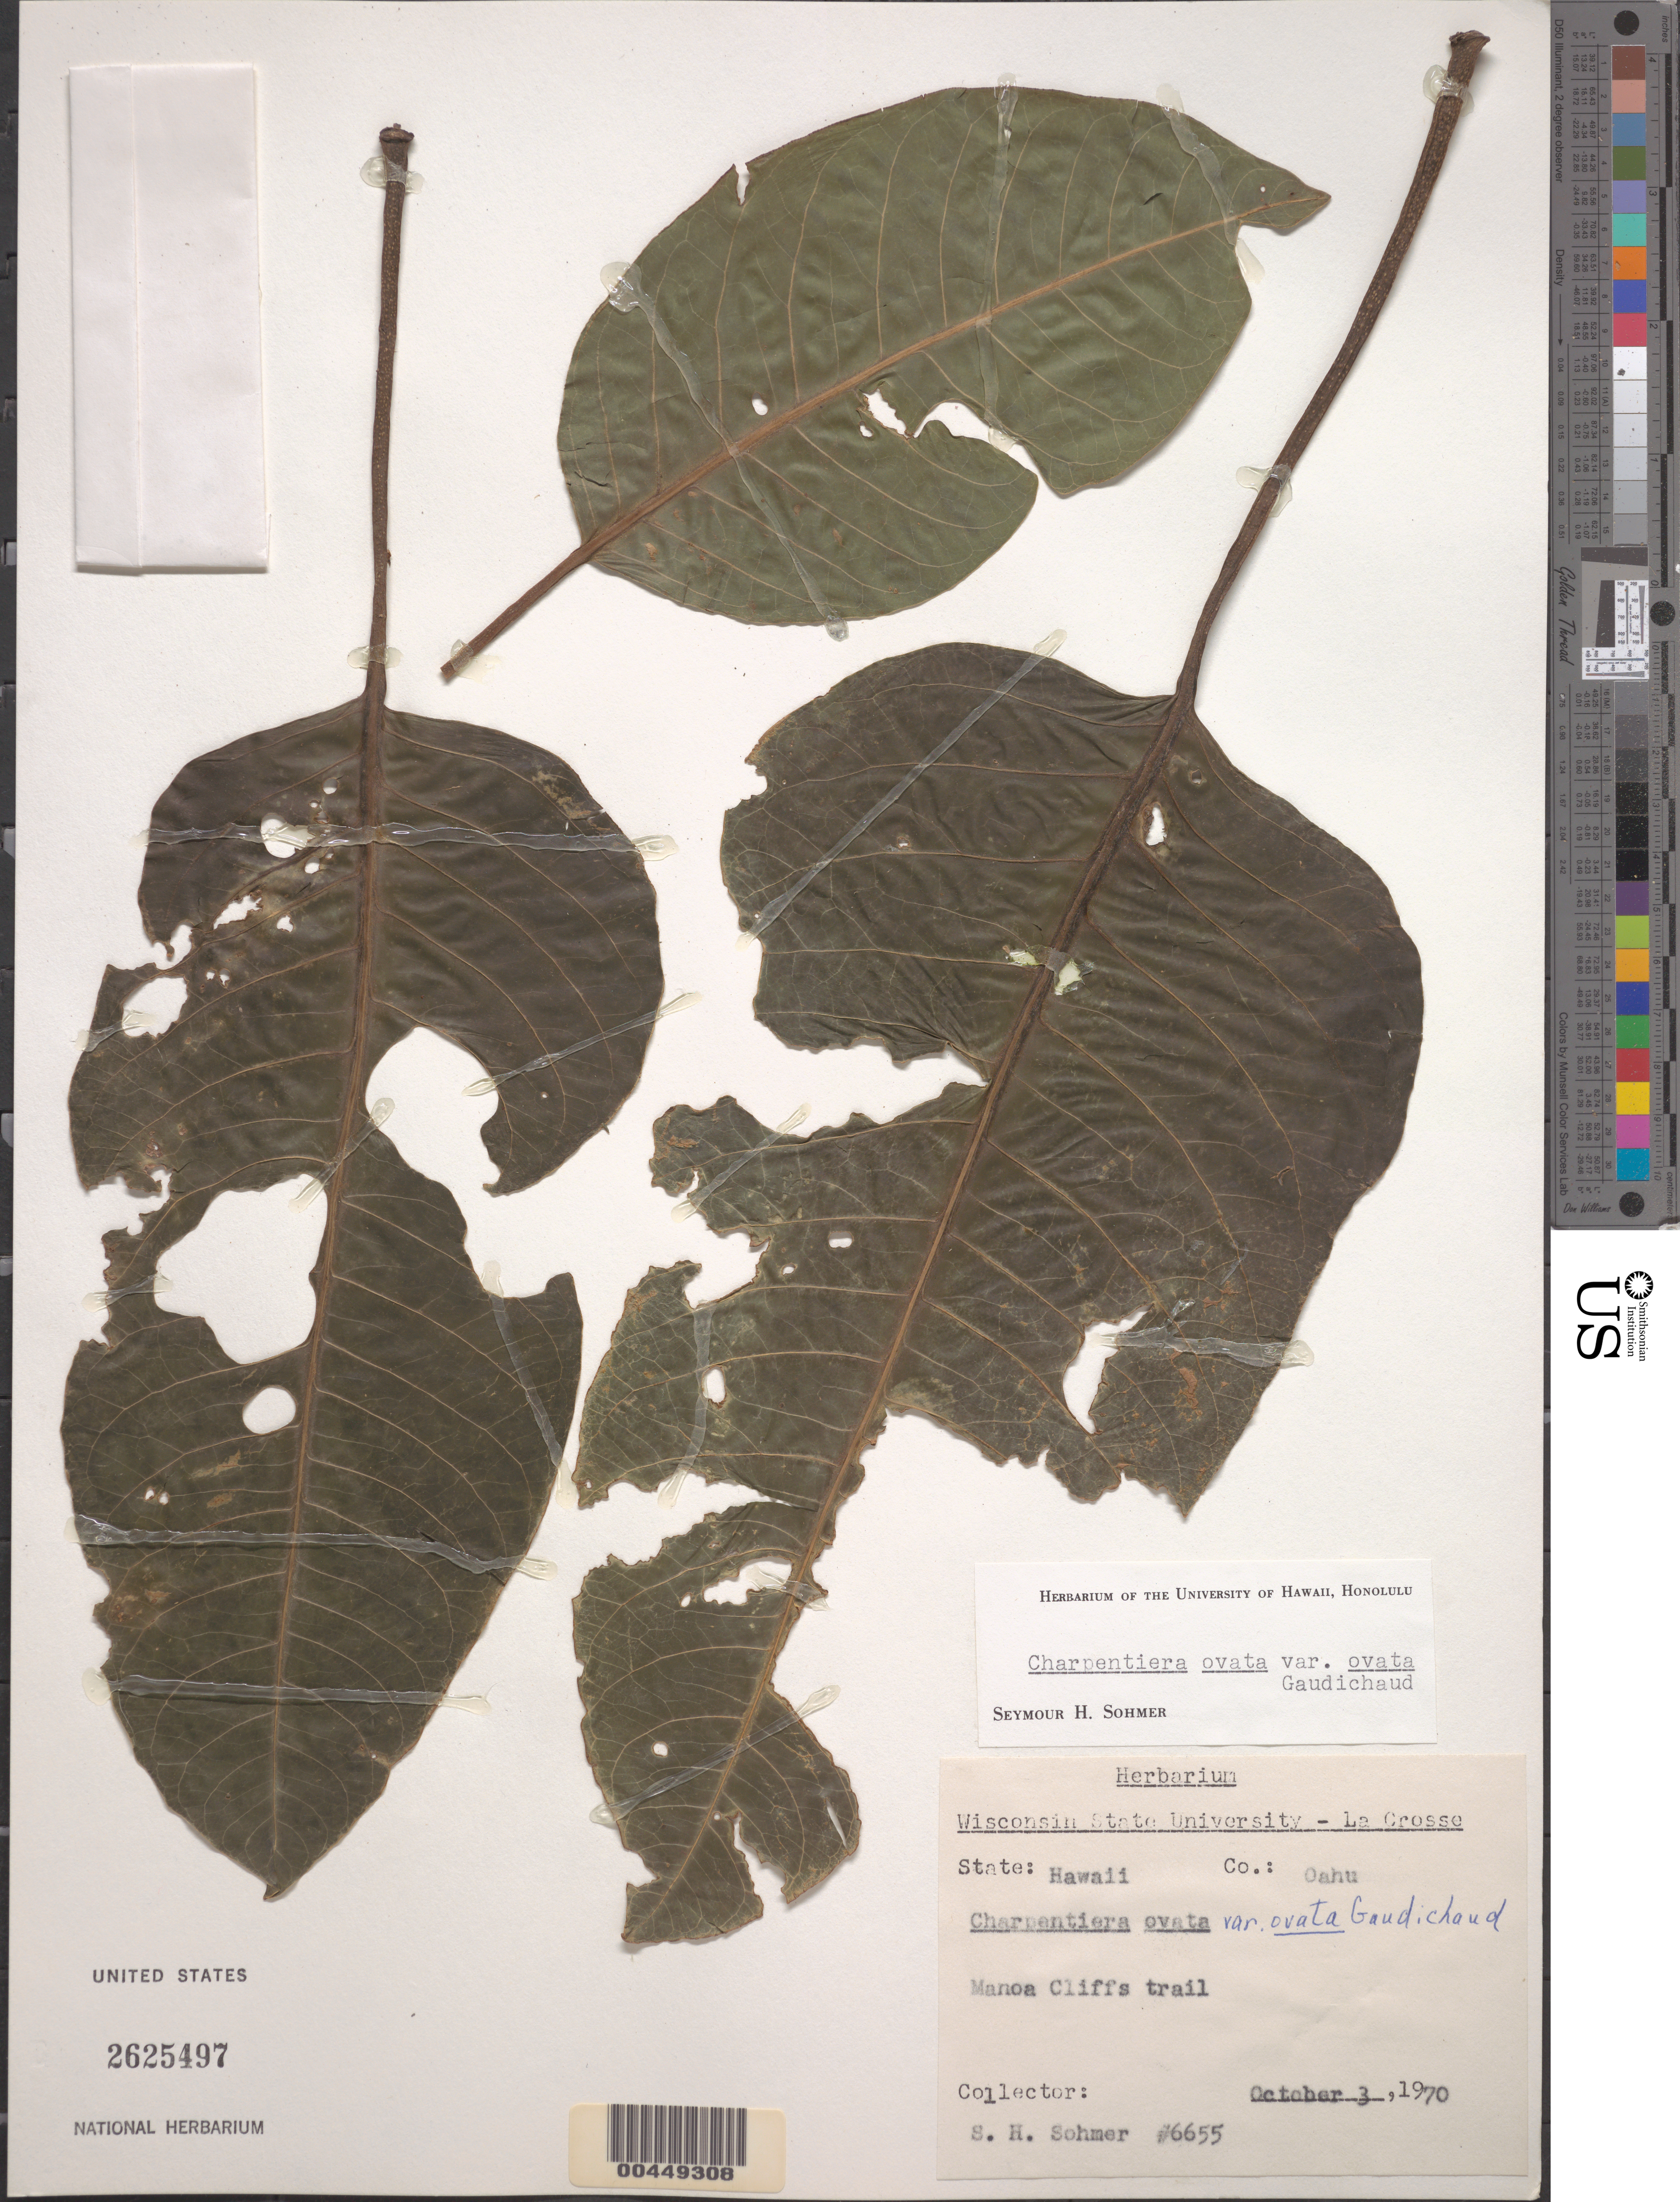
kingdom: Plantae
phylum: Tracheophyta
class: Magnoliopsida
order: Caryophyllales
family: Amaranthaceae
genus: Charpentiera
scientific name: Charpentiera ovata var. ovata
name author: Gaudich.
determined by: Sohmer, S. H.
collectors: S. H. Sohmer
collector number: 6655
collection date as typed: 3 Oct 1970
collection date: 1970-10-03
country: United States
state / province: Hawaii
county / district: Honolulu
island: Oahu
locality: Manoa Cliffs Trail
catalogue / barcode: US 2625497